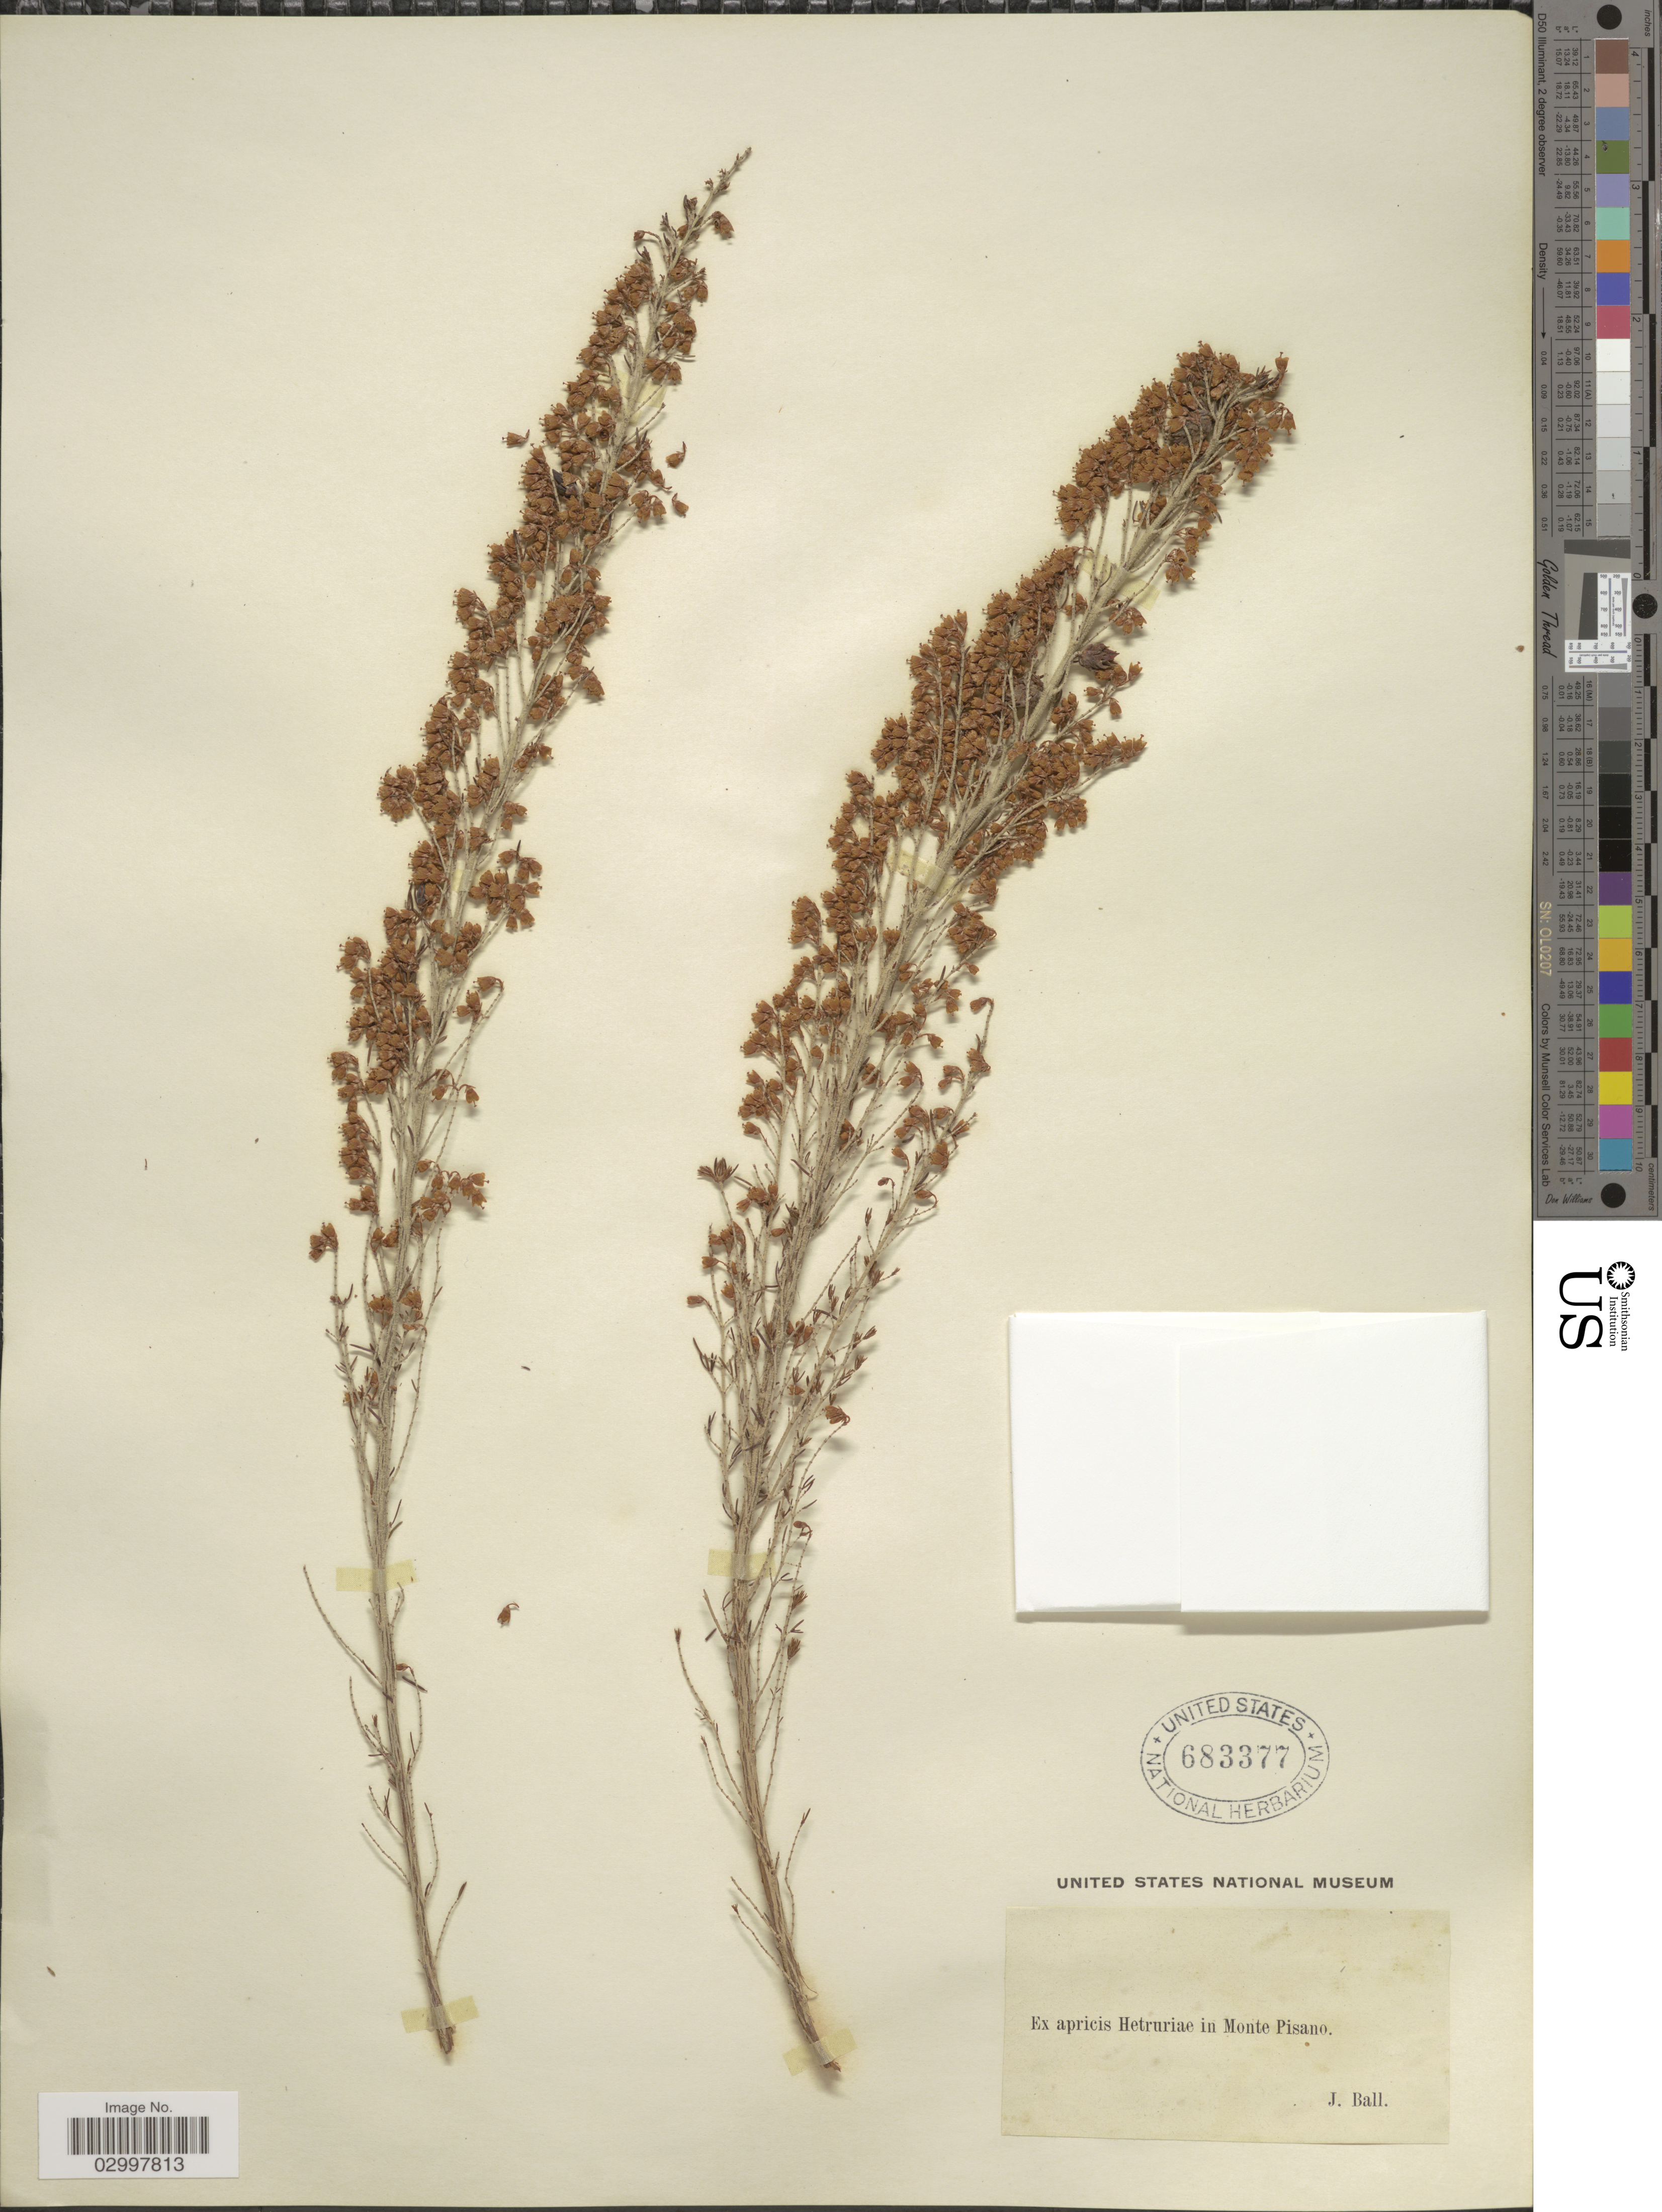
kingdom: Plantae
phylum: Tracheophyta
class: Magnoliopsida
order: Ericales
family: Ericaceae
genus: Erica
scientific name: Erica sp.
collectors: J. Ball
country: Italy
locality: Ex apricis Hetruriae in Monte Pisano.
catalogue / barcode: US 683377